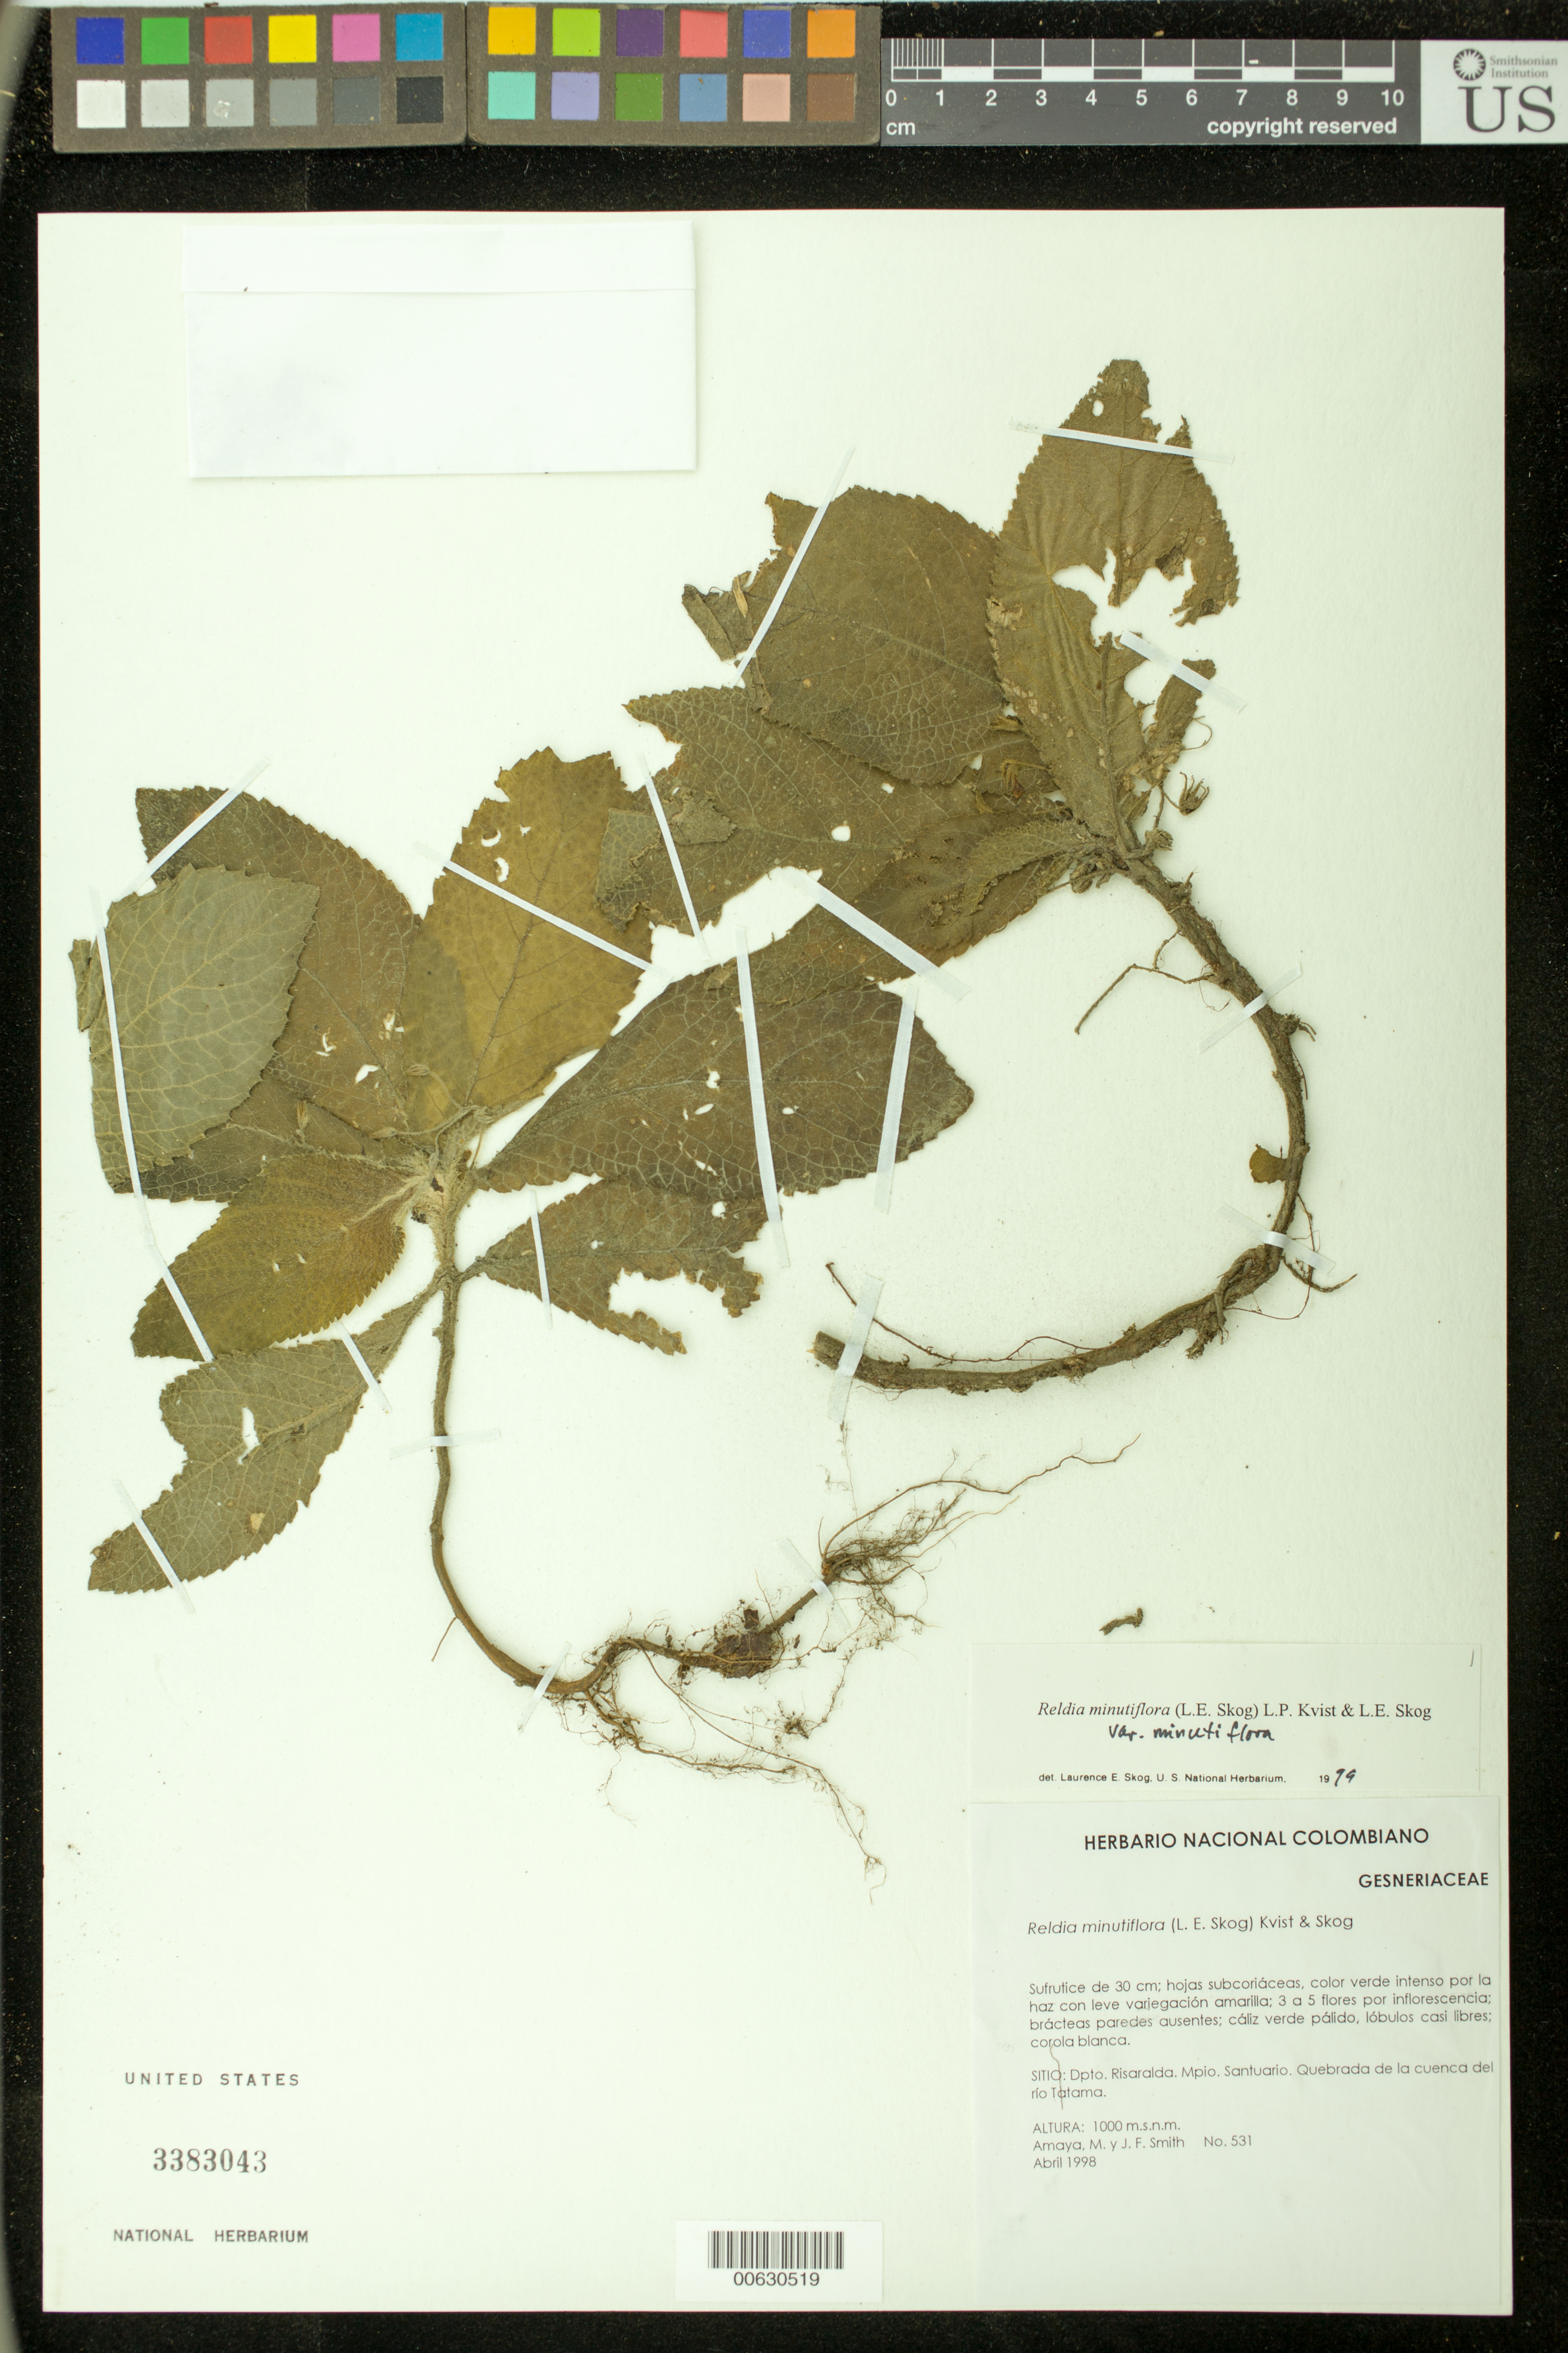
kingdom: Plantae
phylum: Tracheophyta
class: Magnoliopsida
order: Lamiales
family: Gesneriaceae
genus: Reldia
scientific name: Reldia minutiflora var. minutiflora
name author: (L.E. Skog) L.P. Kvist & L.E. Skog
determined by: Skog, Laurence E.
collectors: M. Amaya & J. F. Smith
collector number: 531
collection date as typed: Apr 1998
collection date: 1998-04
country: Colombia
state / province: Risaralda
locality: Mpio. Santuario. Quebrada de la cuenca del río Tatama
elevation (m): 1000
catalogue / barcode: US 3383043